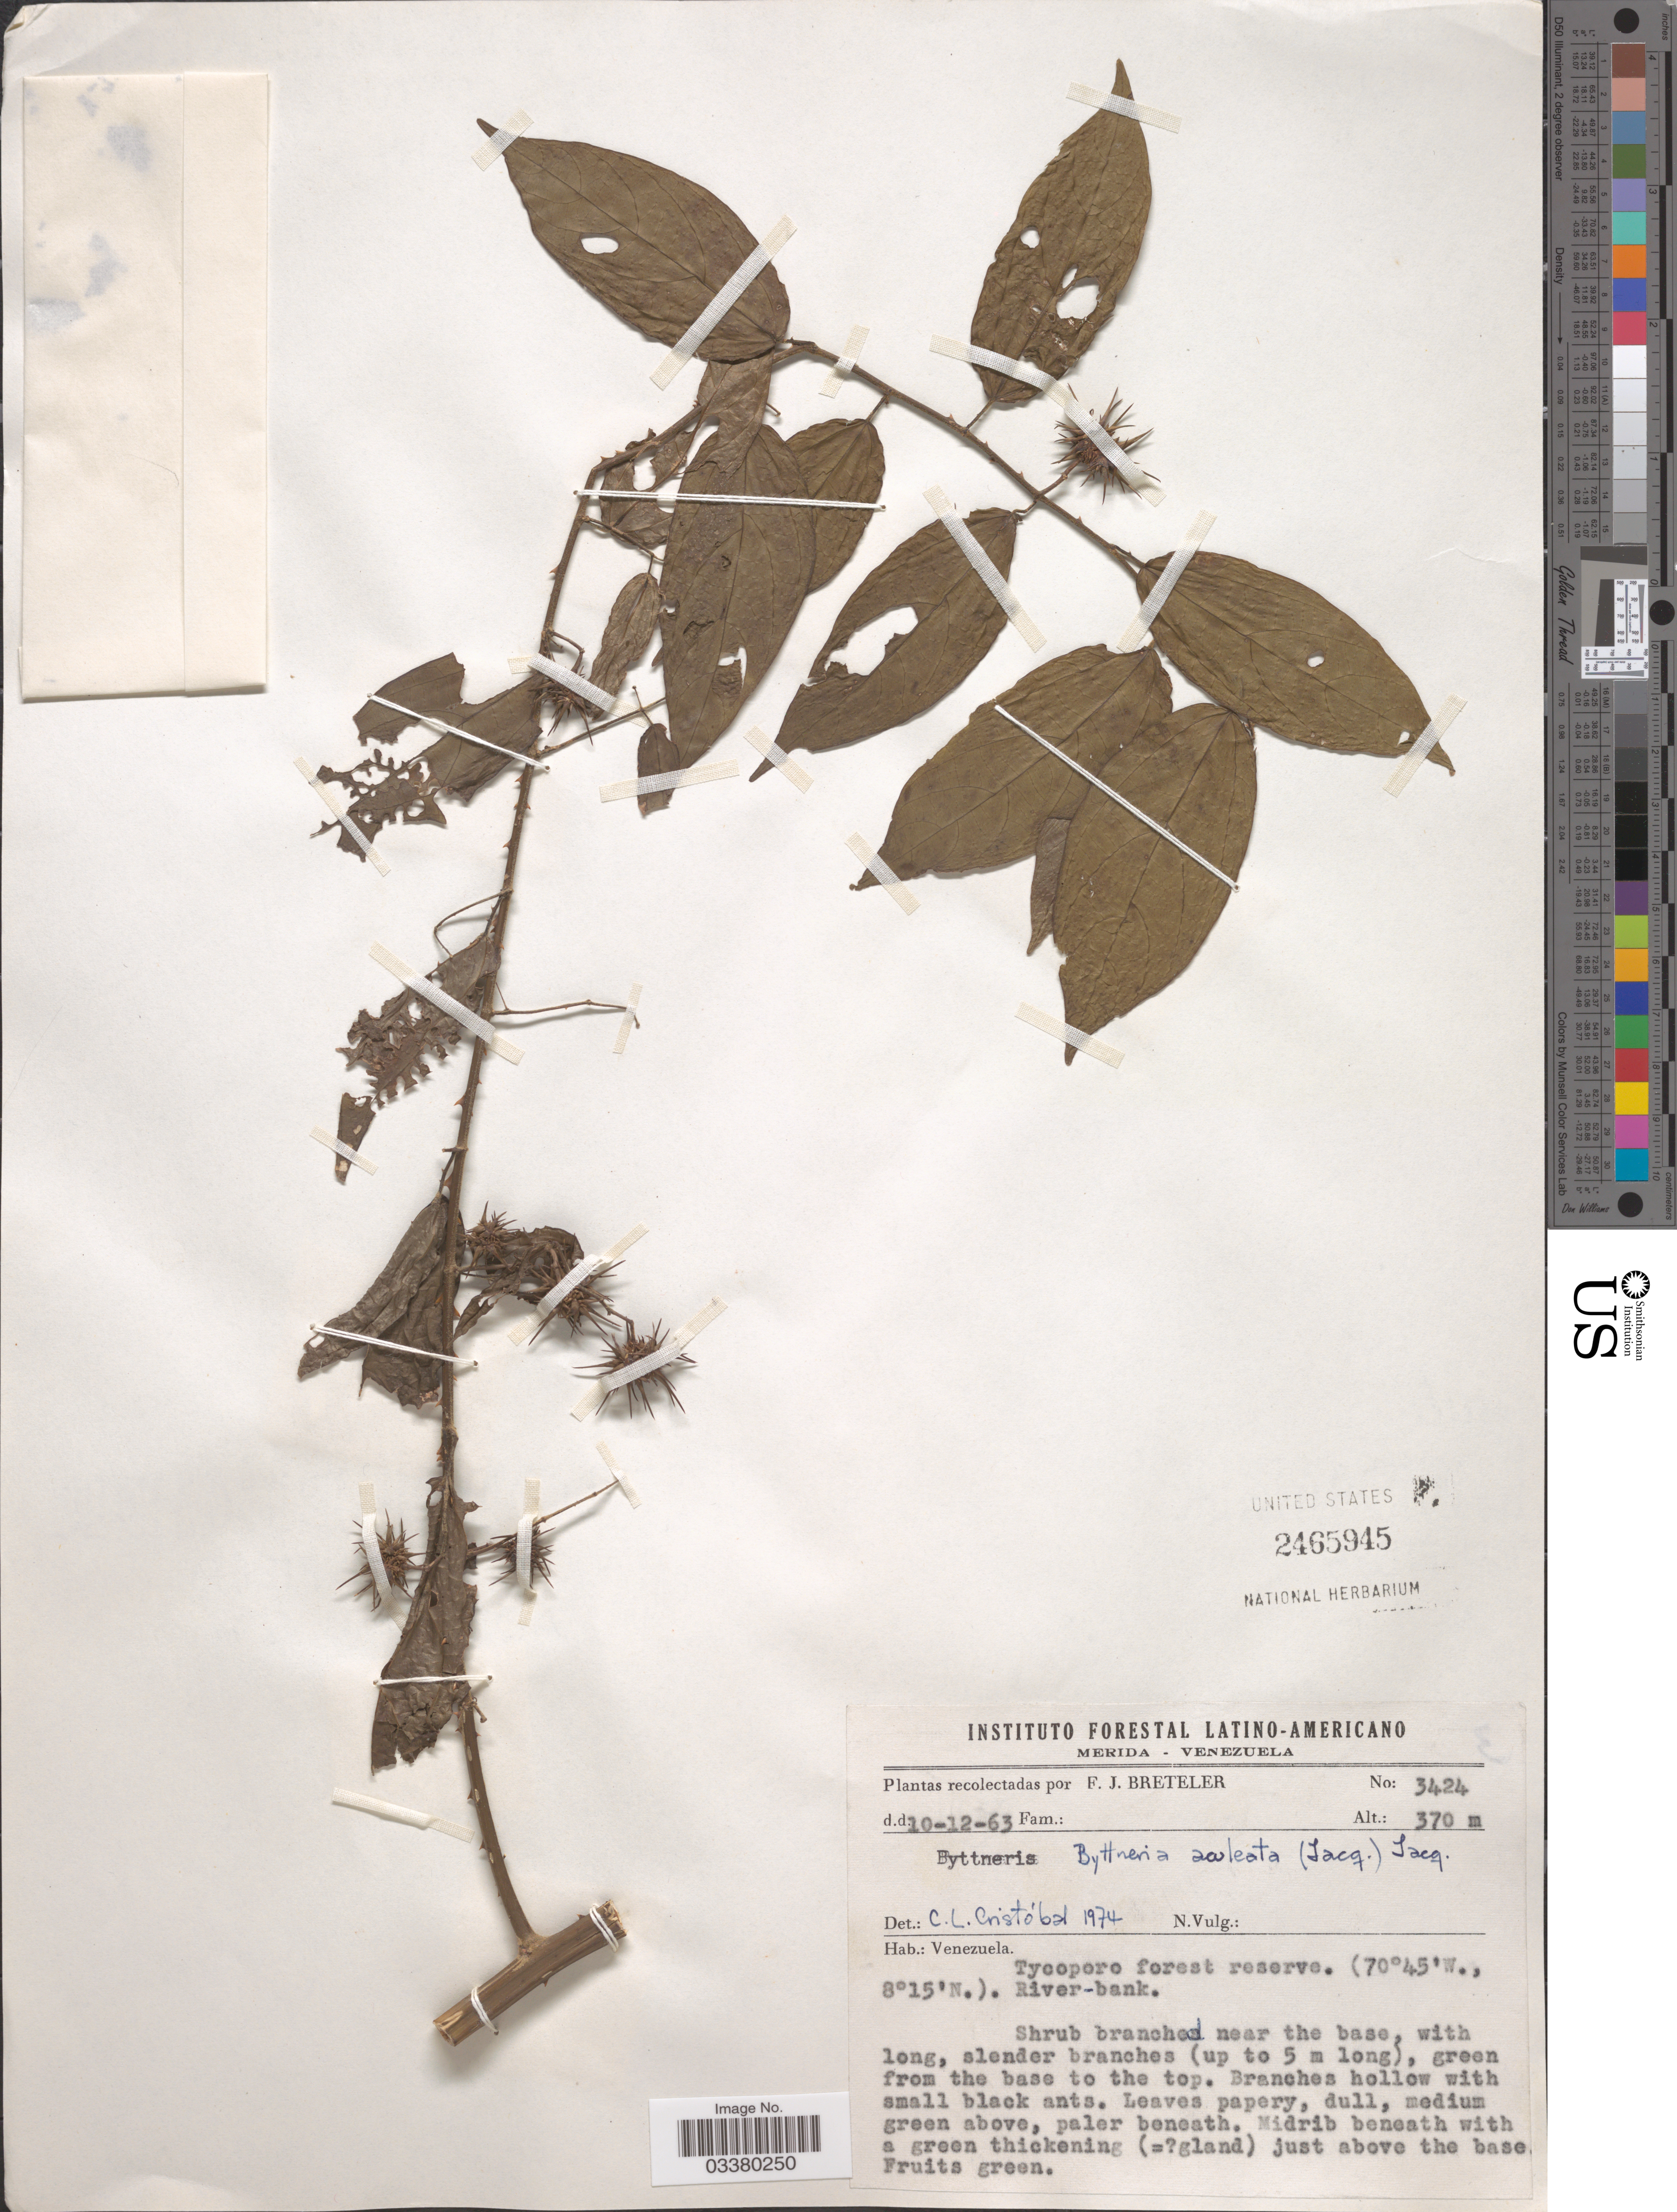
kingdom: Plantae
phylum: Tracheophyta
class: Magnoliopsida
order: Malvales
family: Malvaceae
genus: Byttneria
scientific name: Byttneria aculeata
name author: (Jacq.) Jacq.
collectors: F. J. Breteler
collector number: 3424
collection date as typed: Transcribed d/m/y: 10/12/63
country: Venezuela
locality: Tycoporo forest reserve.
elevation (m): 370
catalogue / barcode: US 2465945